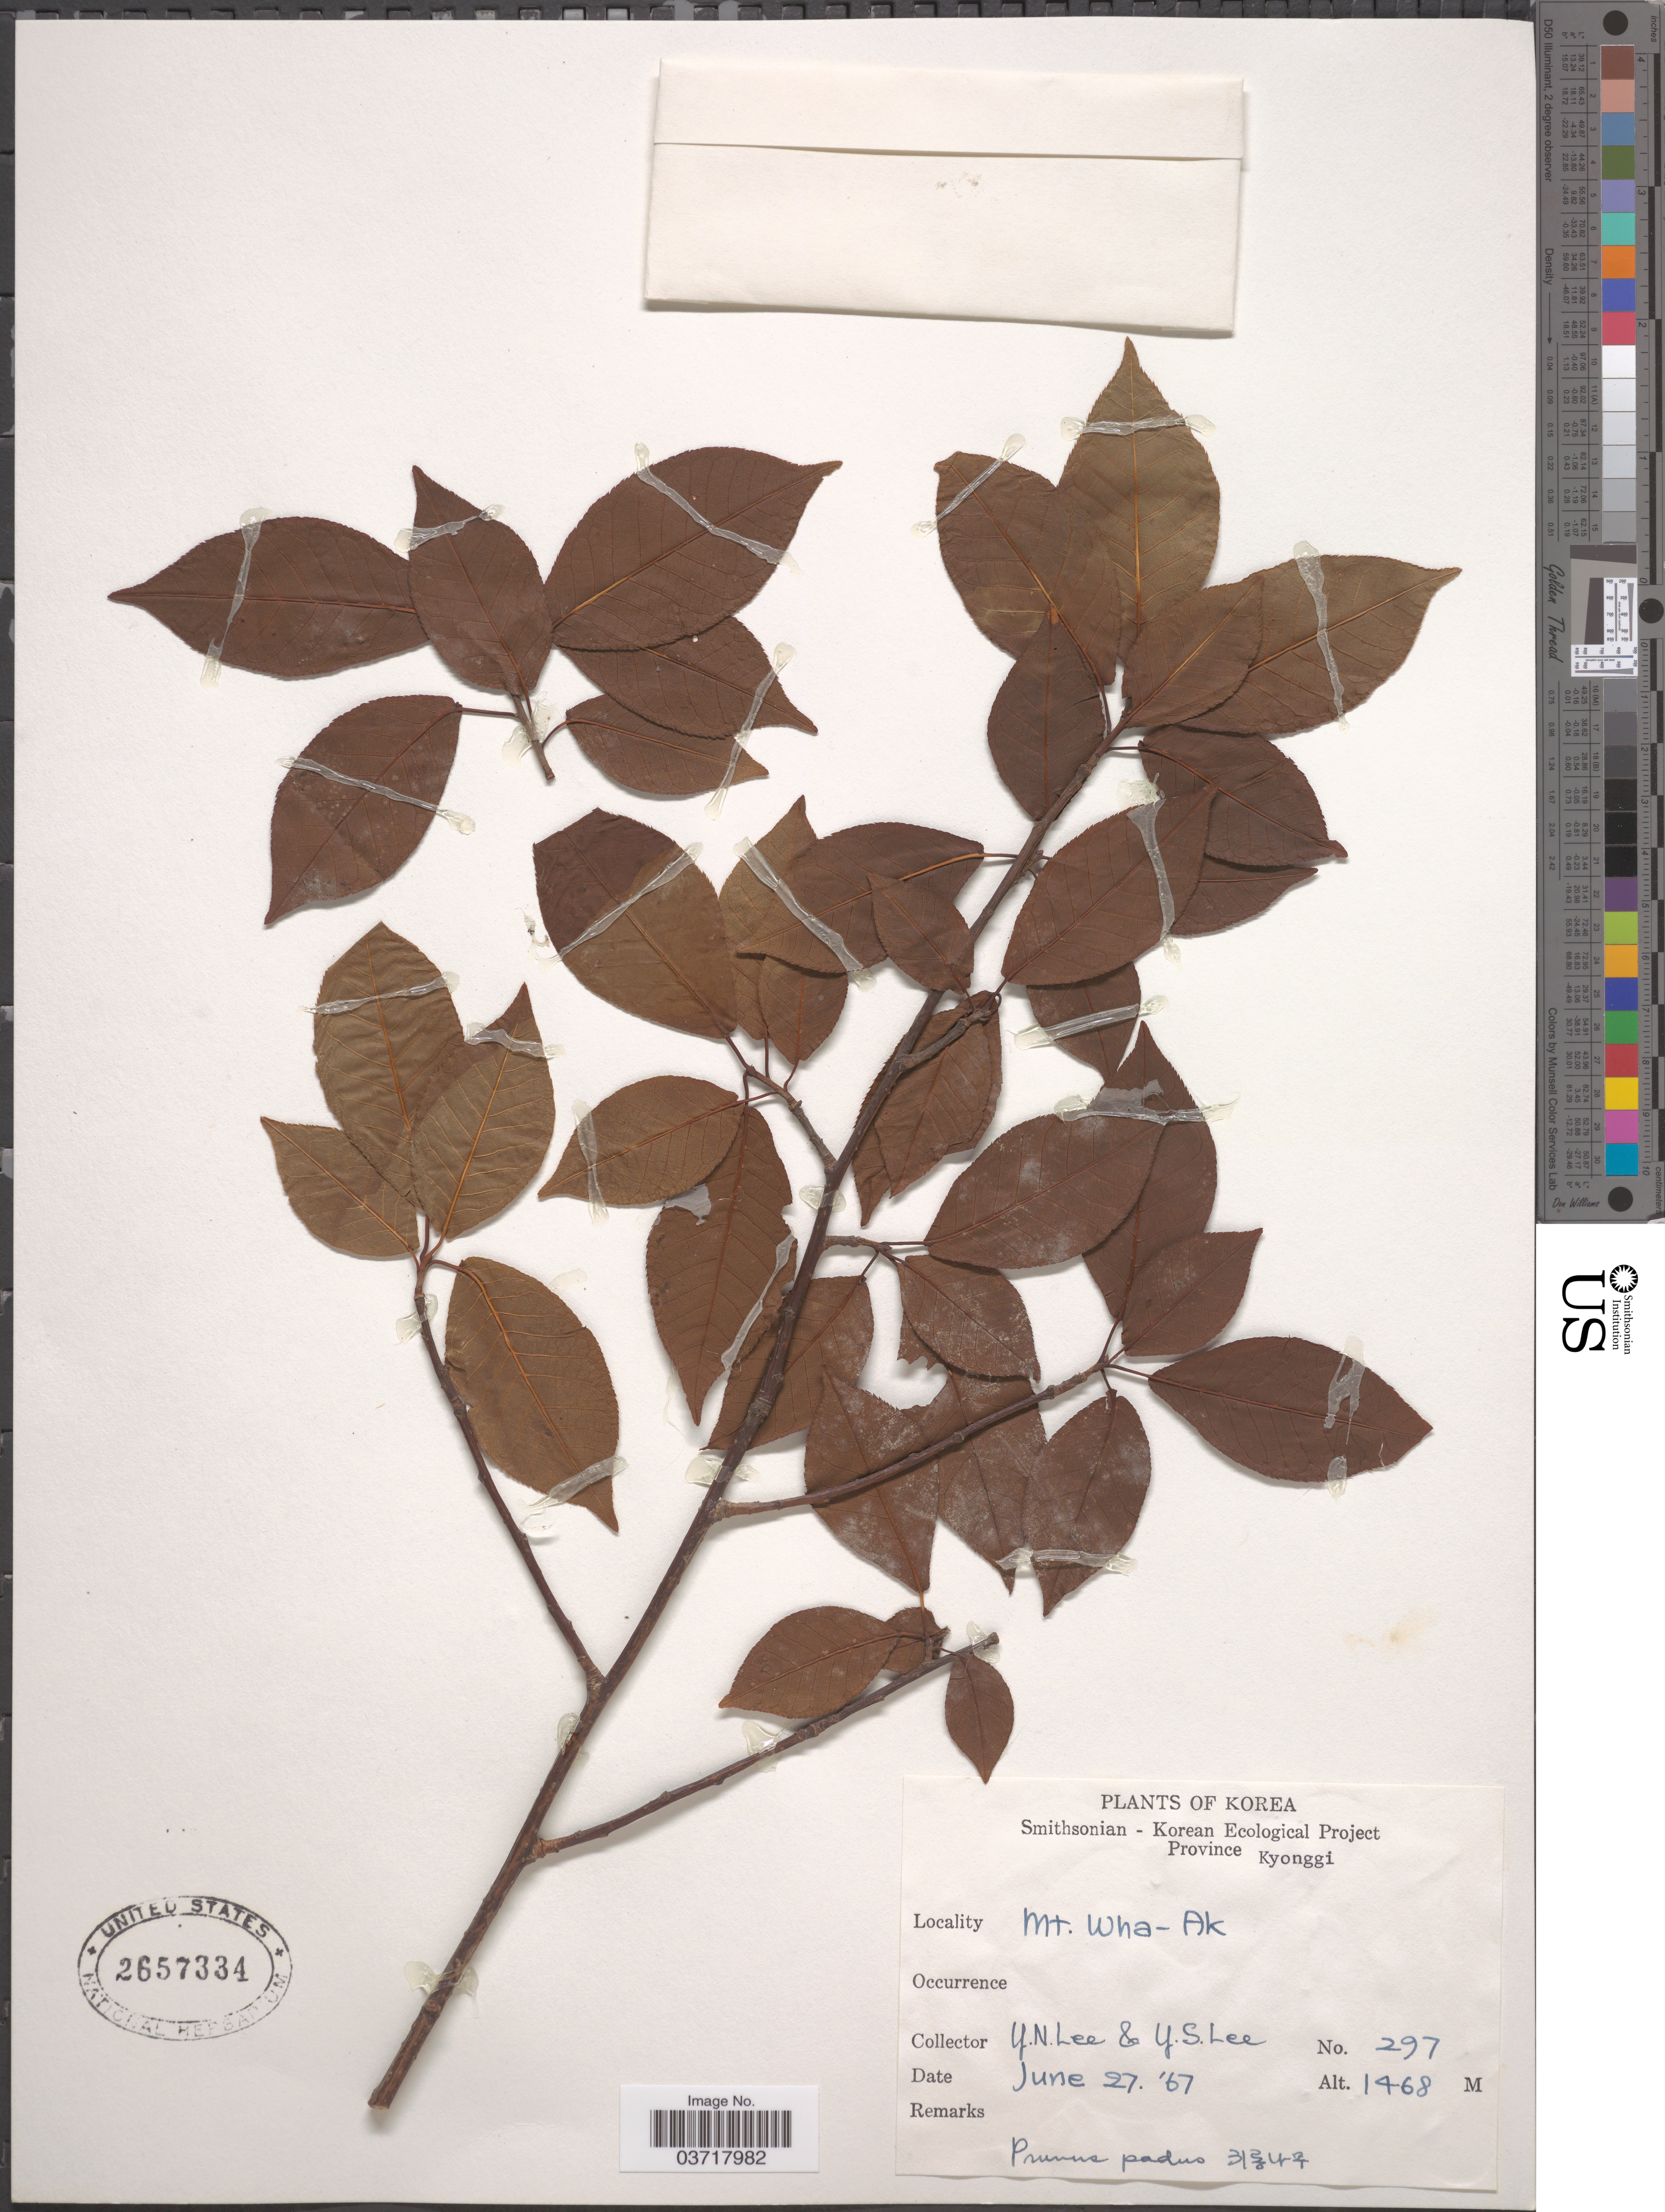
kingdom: Plantae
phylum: Tracheophyta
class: Magnoliopsida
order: Rosales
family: Rosaceae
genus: Prunus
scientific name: Prunus padus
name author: L.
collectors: Y. N. Lee & Y. S. Lee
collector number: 297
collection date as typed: Transcribed d/m/y: 27/6/67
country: South Korea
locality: Mt. Wha-Ak.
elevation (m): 1468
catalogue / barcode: US 2657334